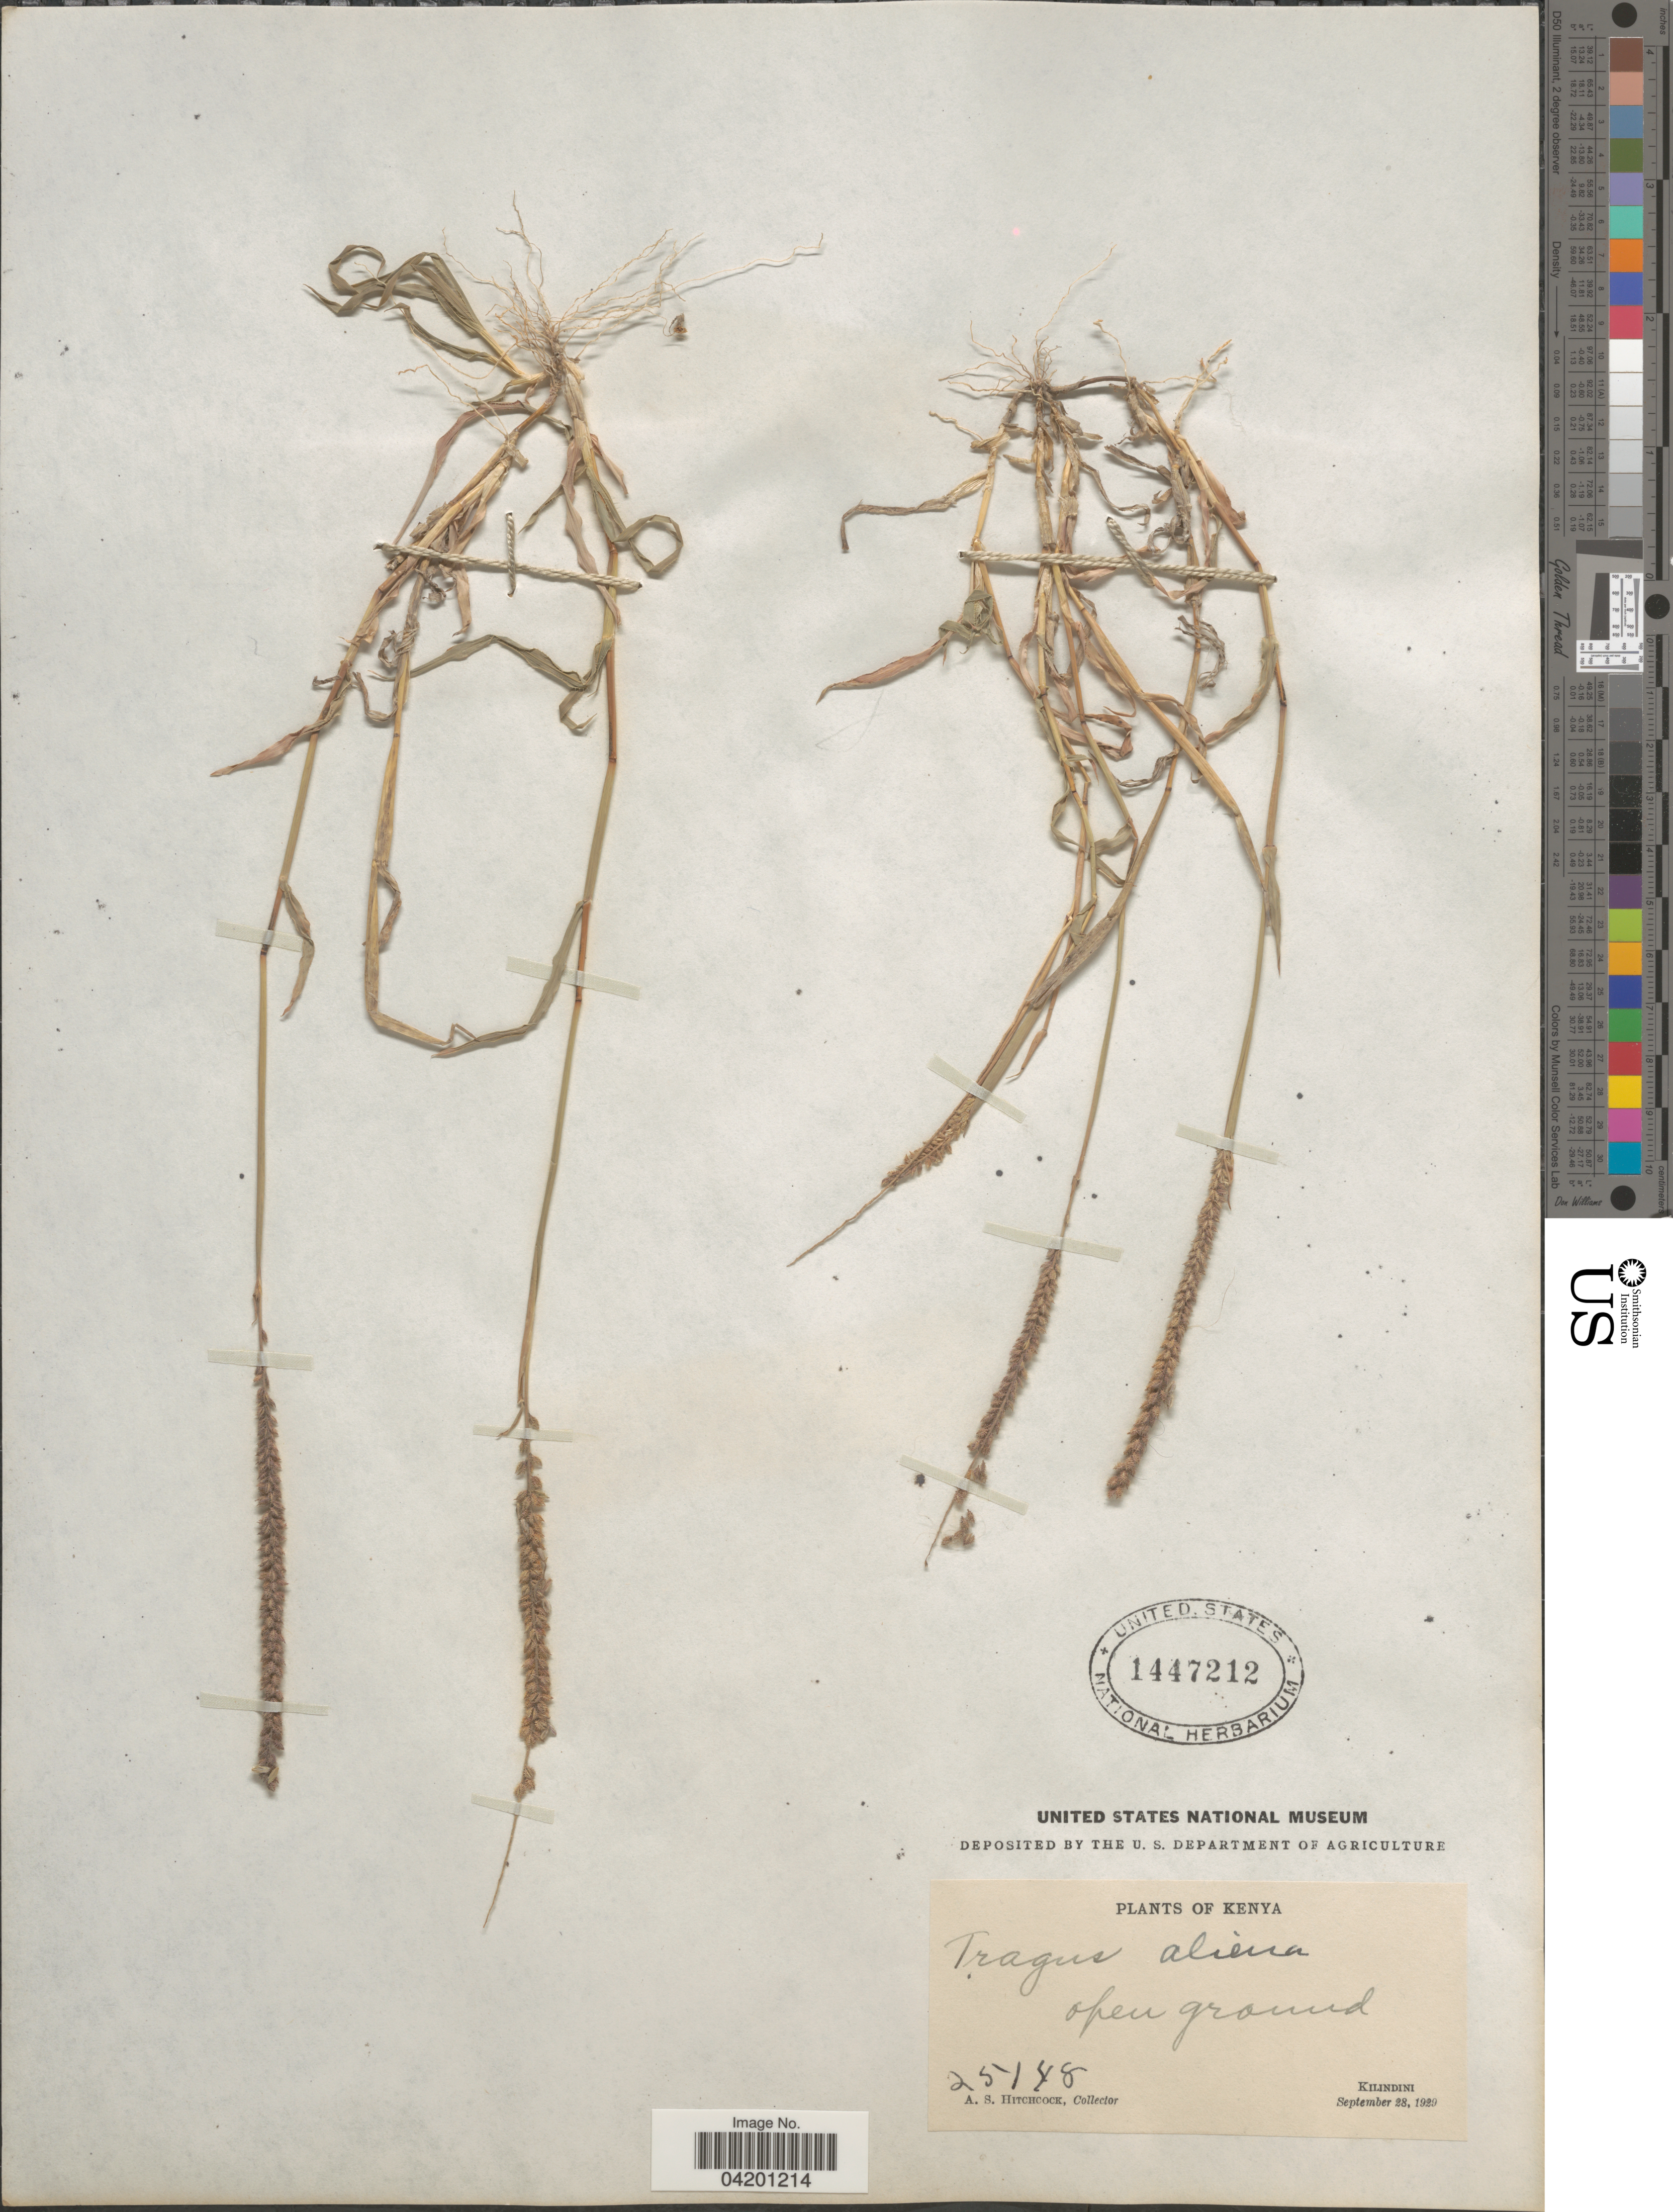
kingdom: Plantae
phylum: Tracheophyta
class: Liliopsida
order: Poales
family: Poaceae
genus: Tragus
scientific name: Tragus berteronianus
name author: Schult.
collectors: A. Hichcock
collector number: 25148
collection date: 1929-09-28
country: Kenya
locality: Kilindini.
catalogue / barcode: US 1447212